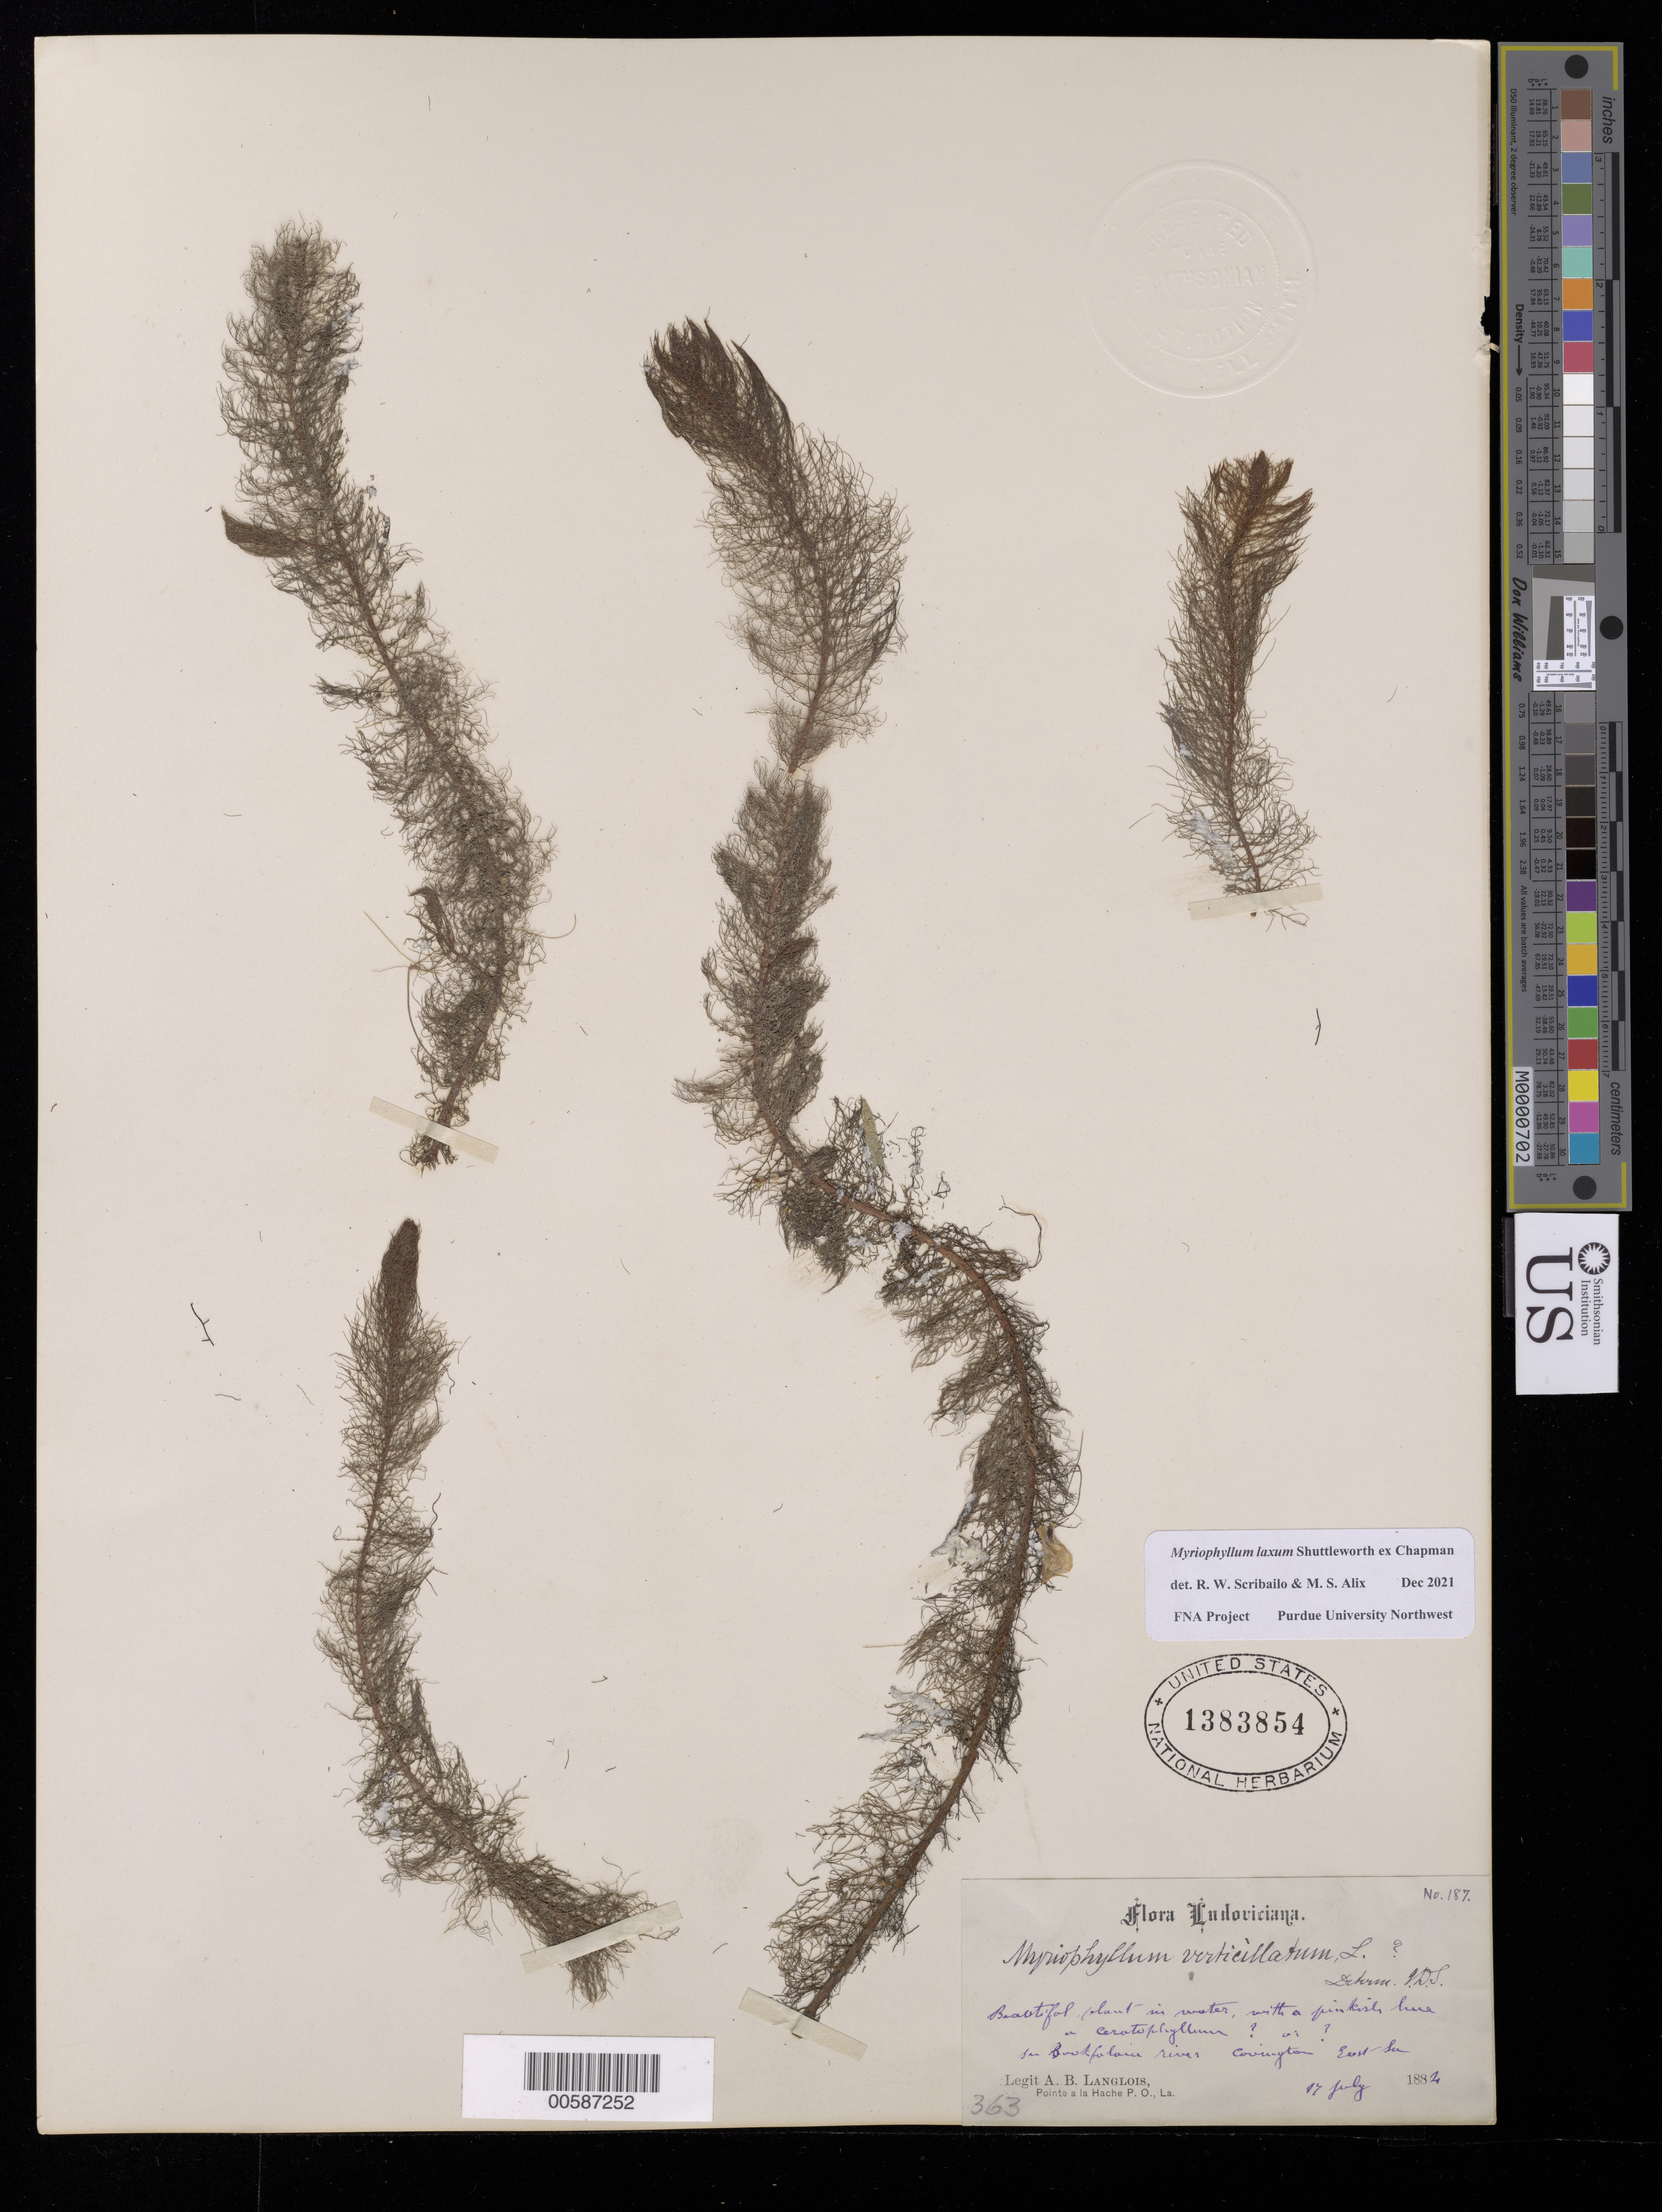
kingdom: Plantae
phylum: Tracheophyta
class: Magnoliopsida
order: Saxifragales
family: Haloragaceae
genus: Myriophyllum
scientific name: Myriophyllum laxum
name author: Shuttlw. ex Chapm.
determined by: Scribailo, R. W.; Alix, M. S.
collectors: A. B. Langlois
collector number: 187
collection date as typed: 17 Jul 1882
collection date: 1882-07-17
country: United States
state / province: Louisiana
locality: Covington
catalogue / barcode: US 1383854